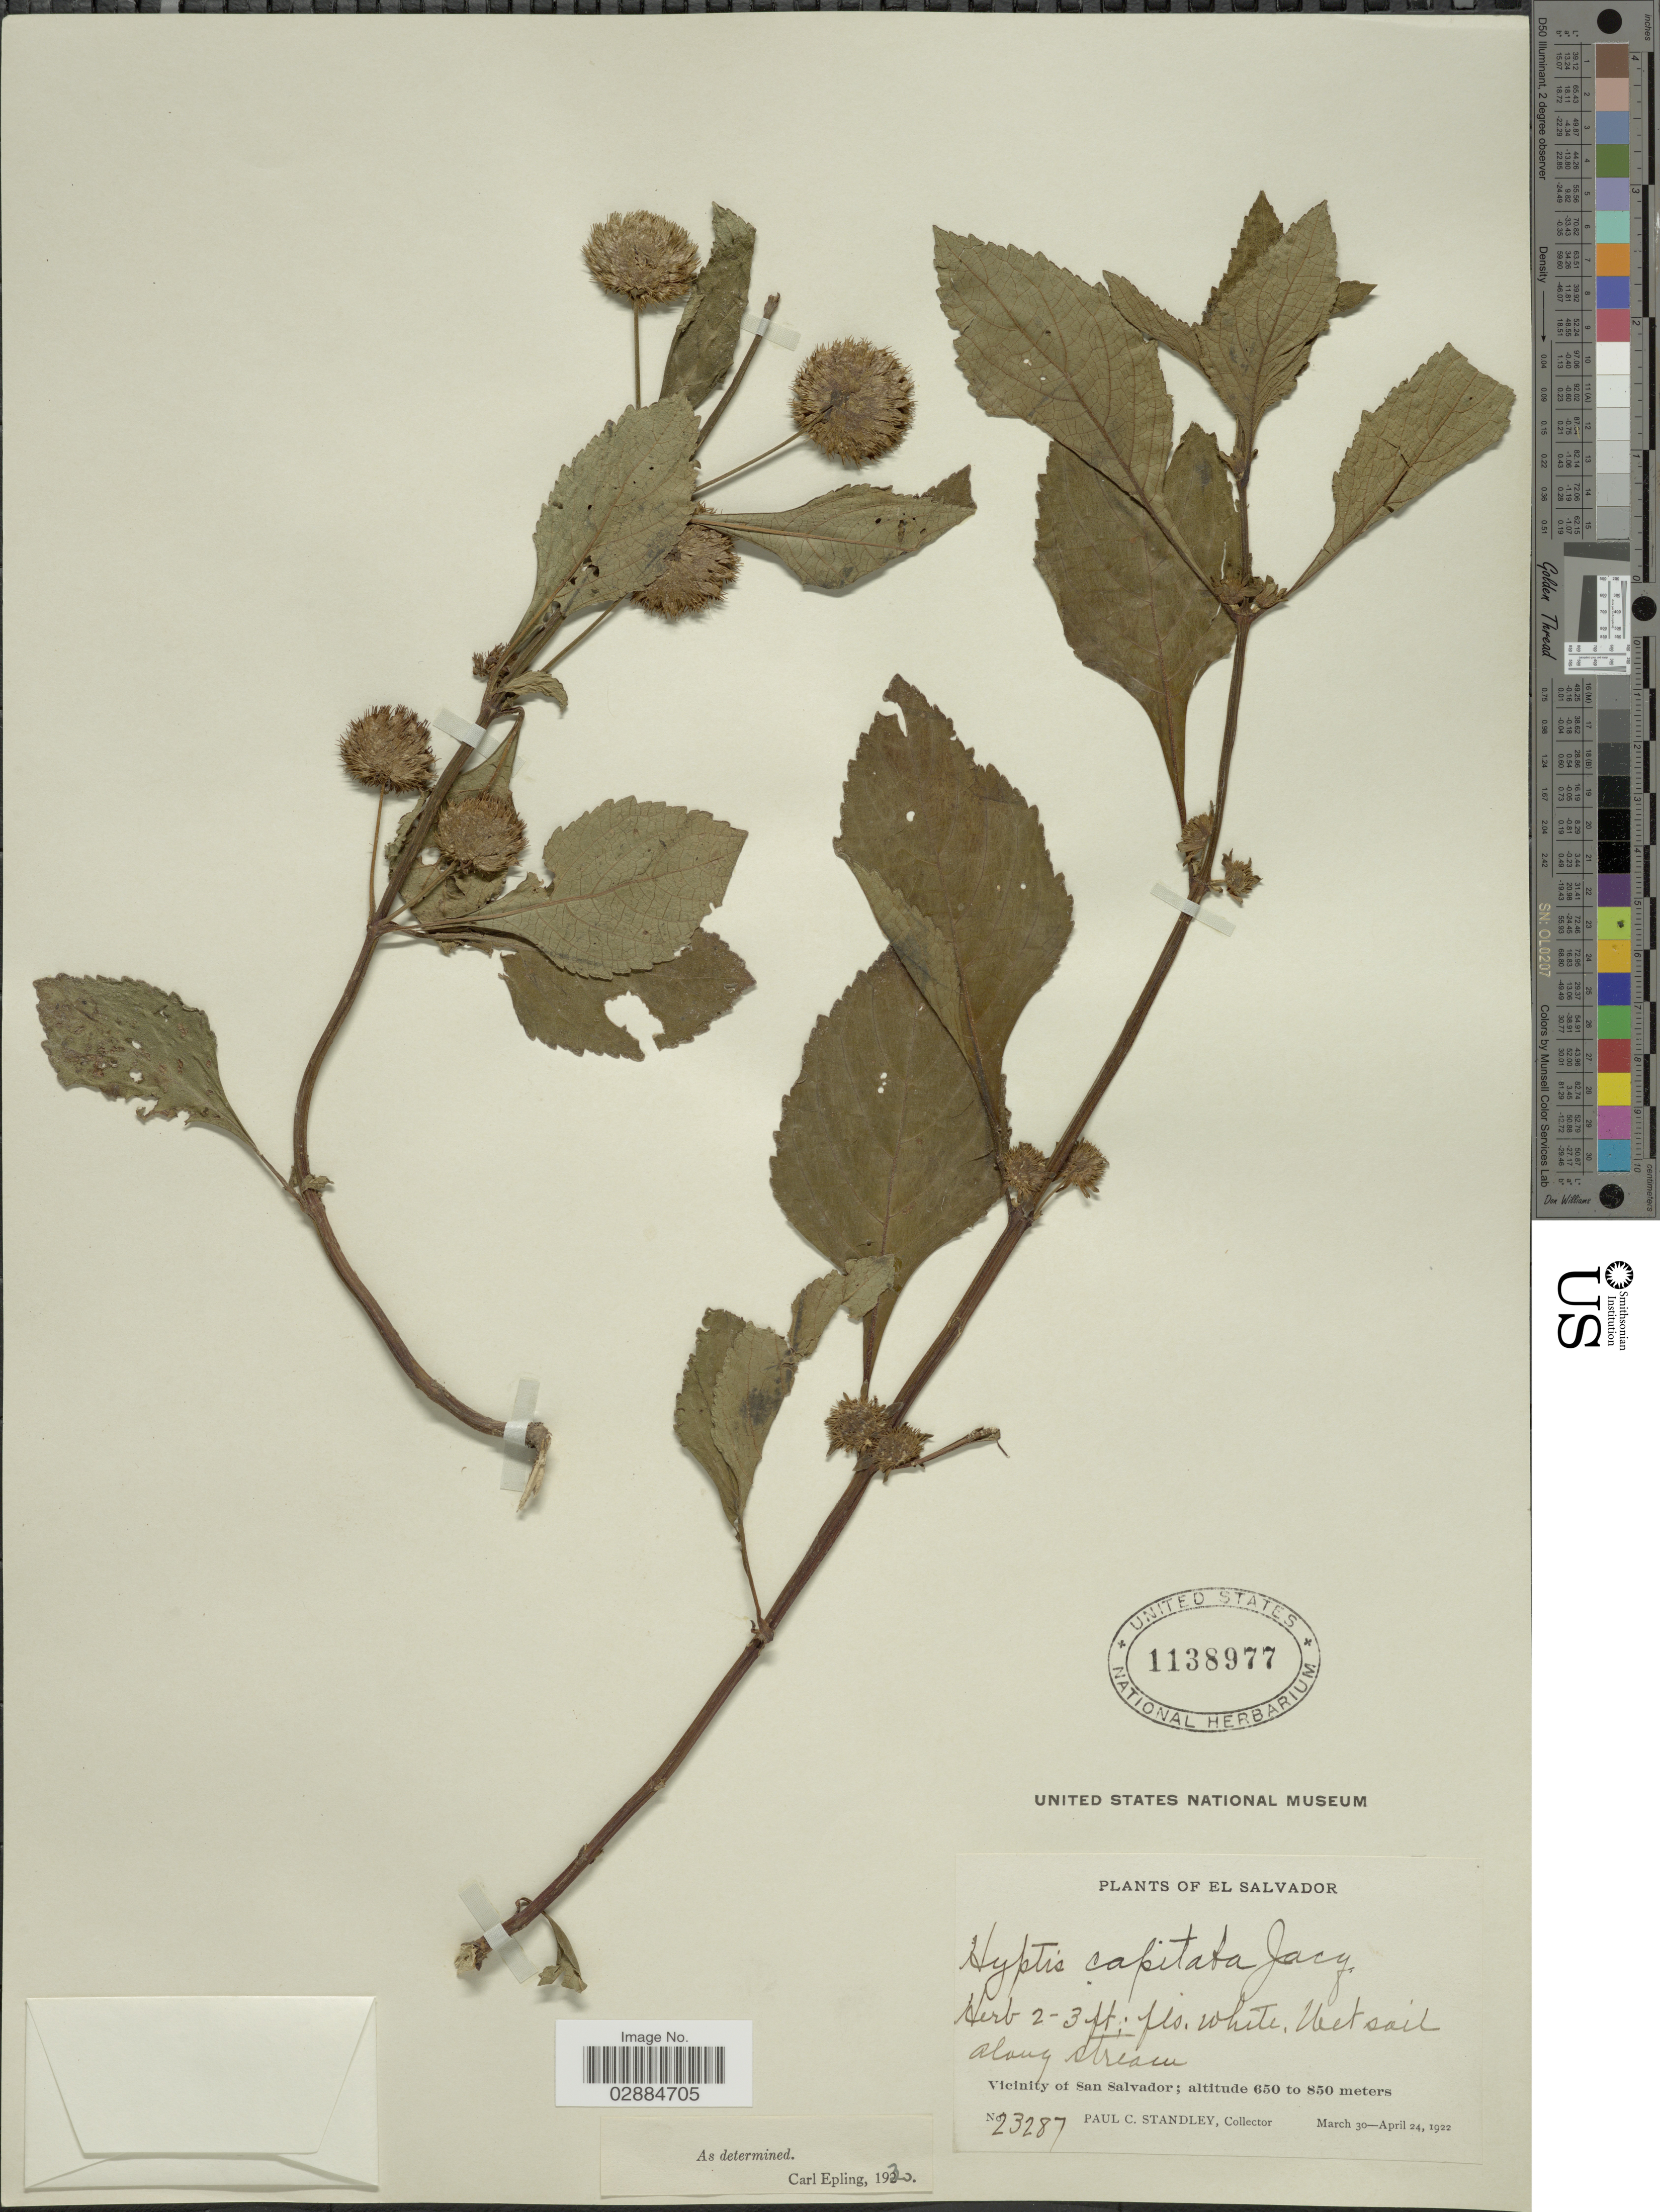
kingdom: Plantae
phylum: Tracheophyta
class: Magnoliopsida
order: Lamiales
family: Lamiaceae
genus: Hyptis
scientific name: Hyptis capitata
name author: Jacq.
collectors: P. C. Standley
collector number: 23287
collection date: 1922-03-30/1922-04-24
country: El Salvador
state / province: San Salvador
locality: Vicinity of San Salvador.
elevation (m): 650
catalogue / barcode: US 1138977